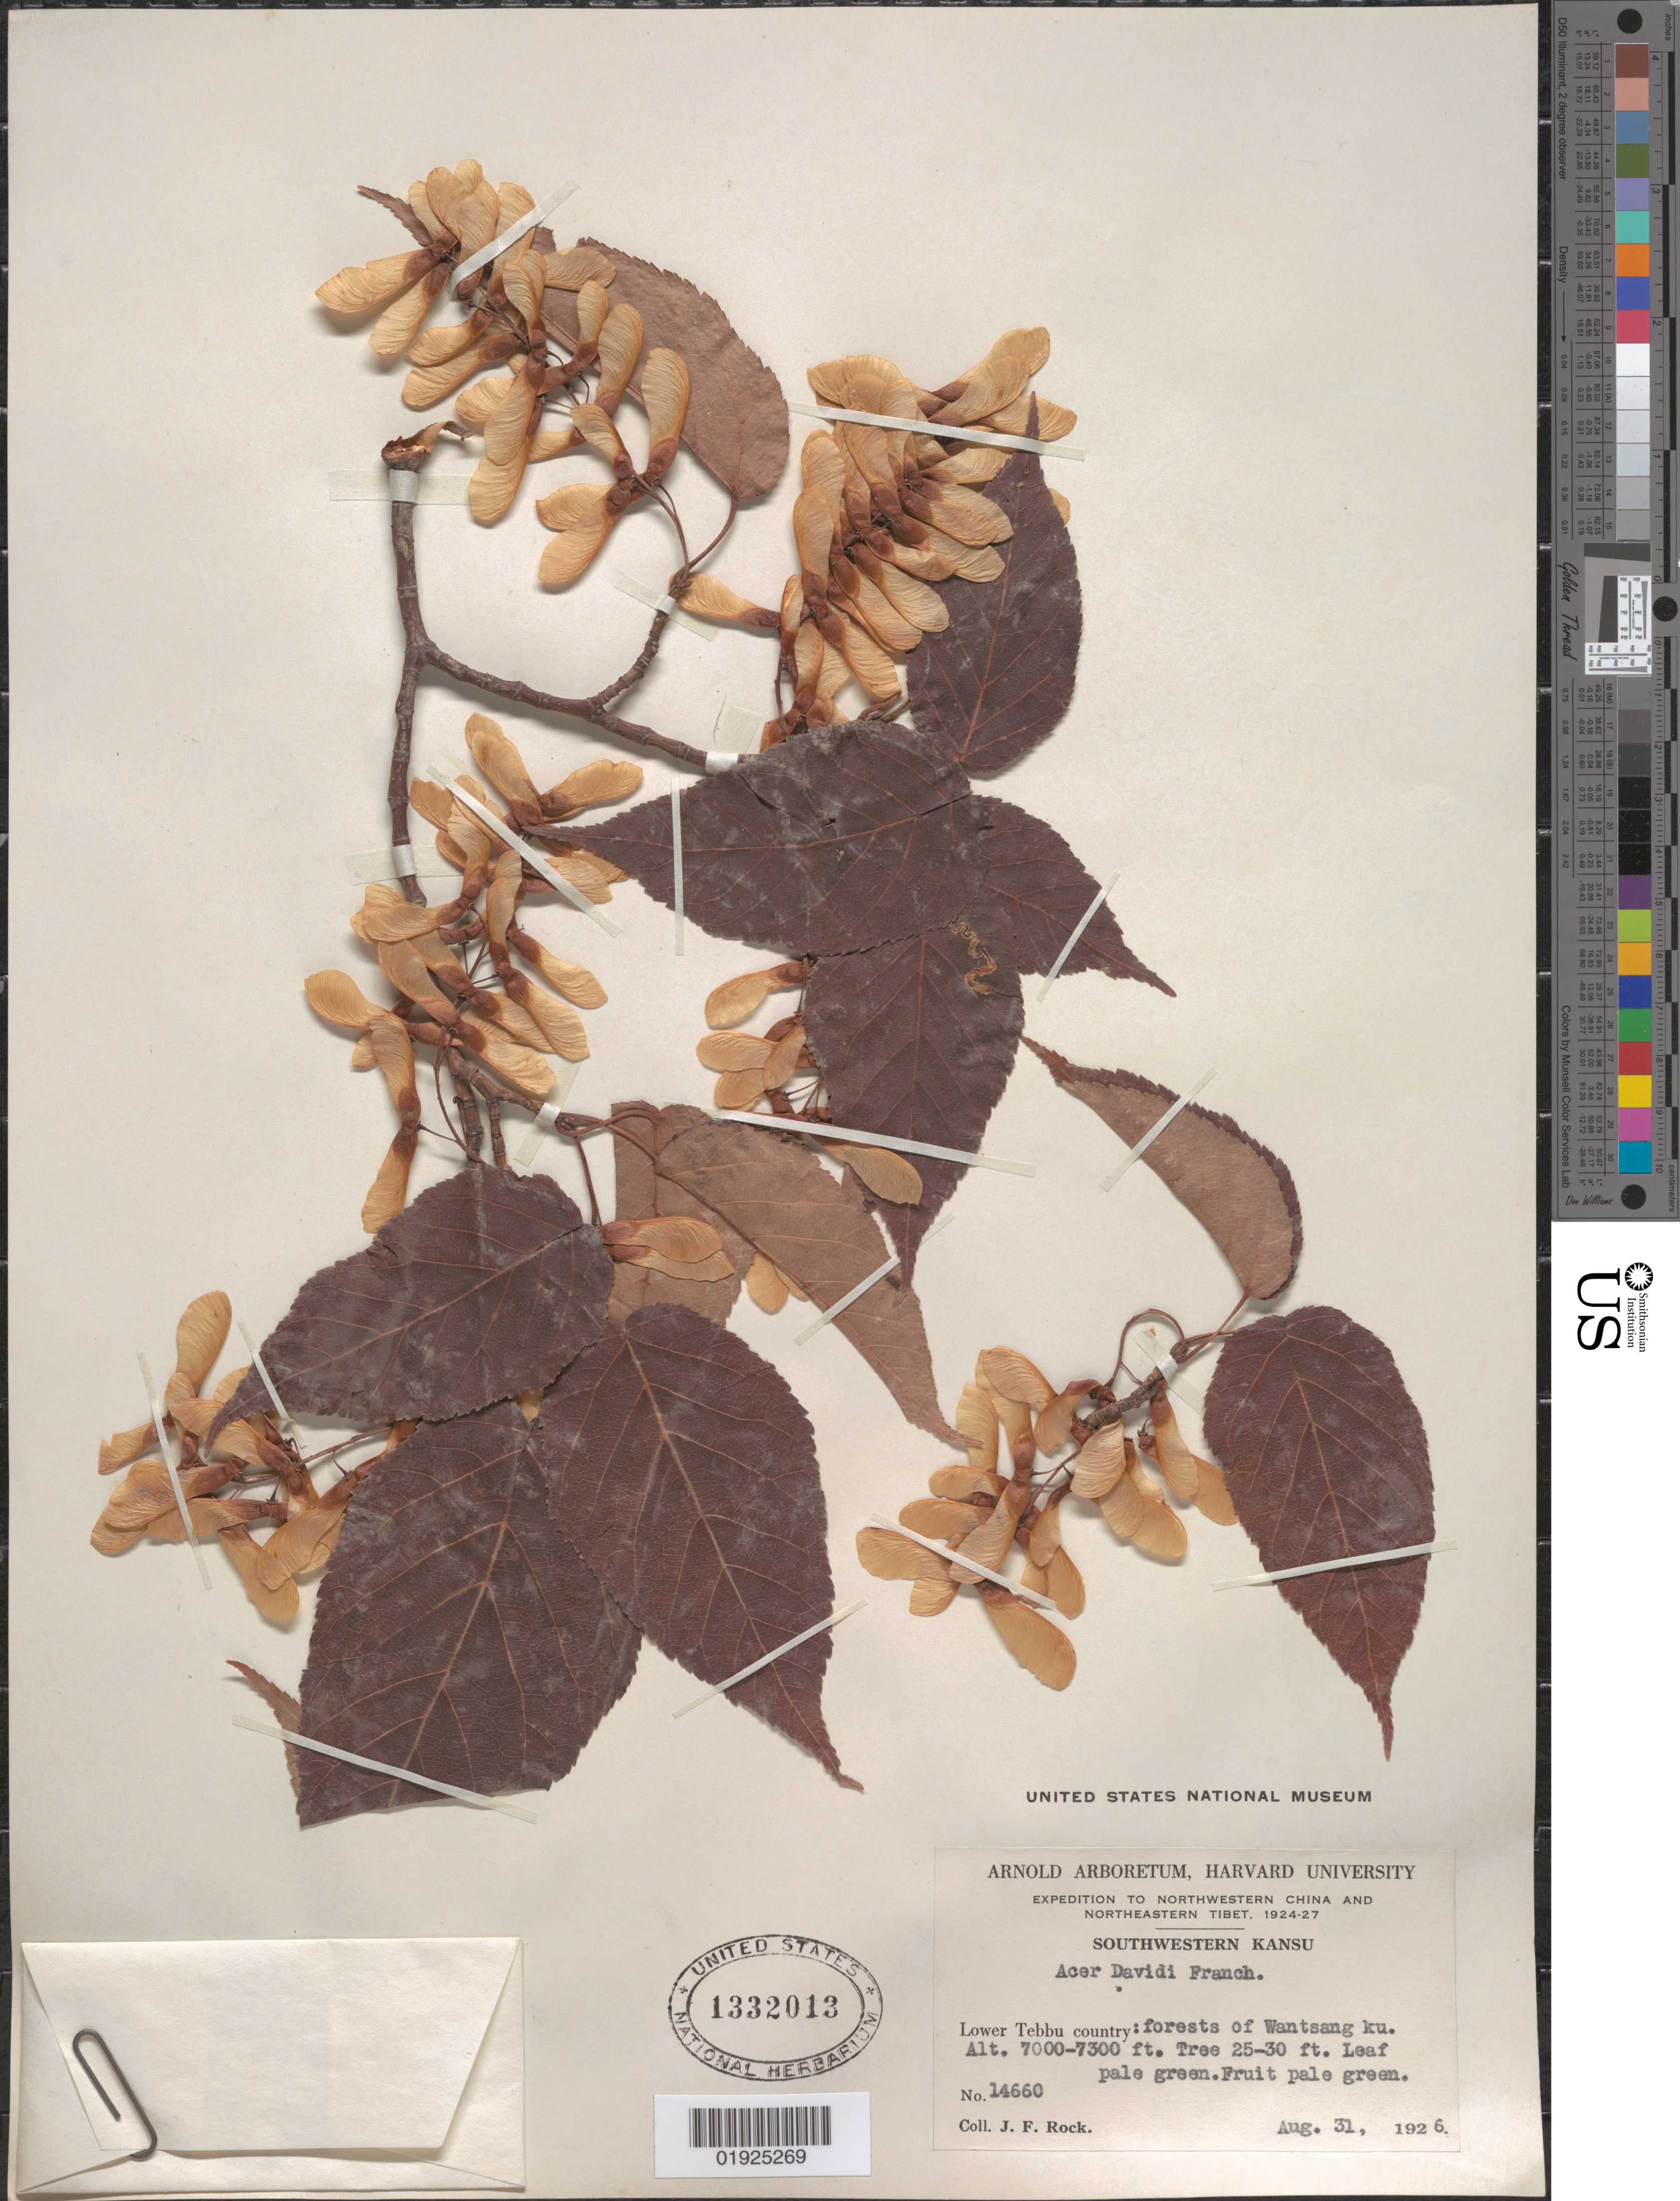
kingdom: Plantae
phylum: Tracheophyta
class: Magnoliopsida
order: Sapindales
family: Sapindaceae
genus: Acer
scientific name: Acer sikkimense subsp. davidii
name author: (Franch.) Wesm.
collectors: J. F. Rock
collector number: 14660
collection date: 1926-08-31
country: China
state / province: Gansu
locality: Southwestern Kansu [Gansu], Lower Tebbu country; forests of Wantsang ku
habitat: Forest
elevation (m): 2134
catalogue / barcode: US 1332013